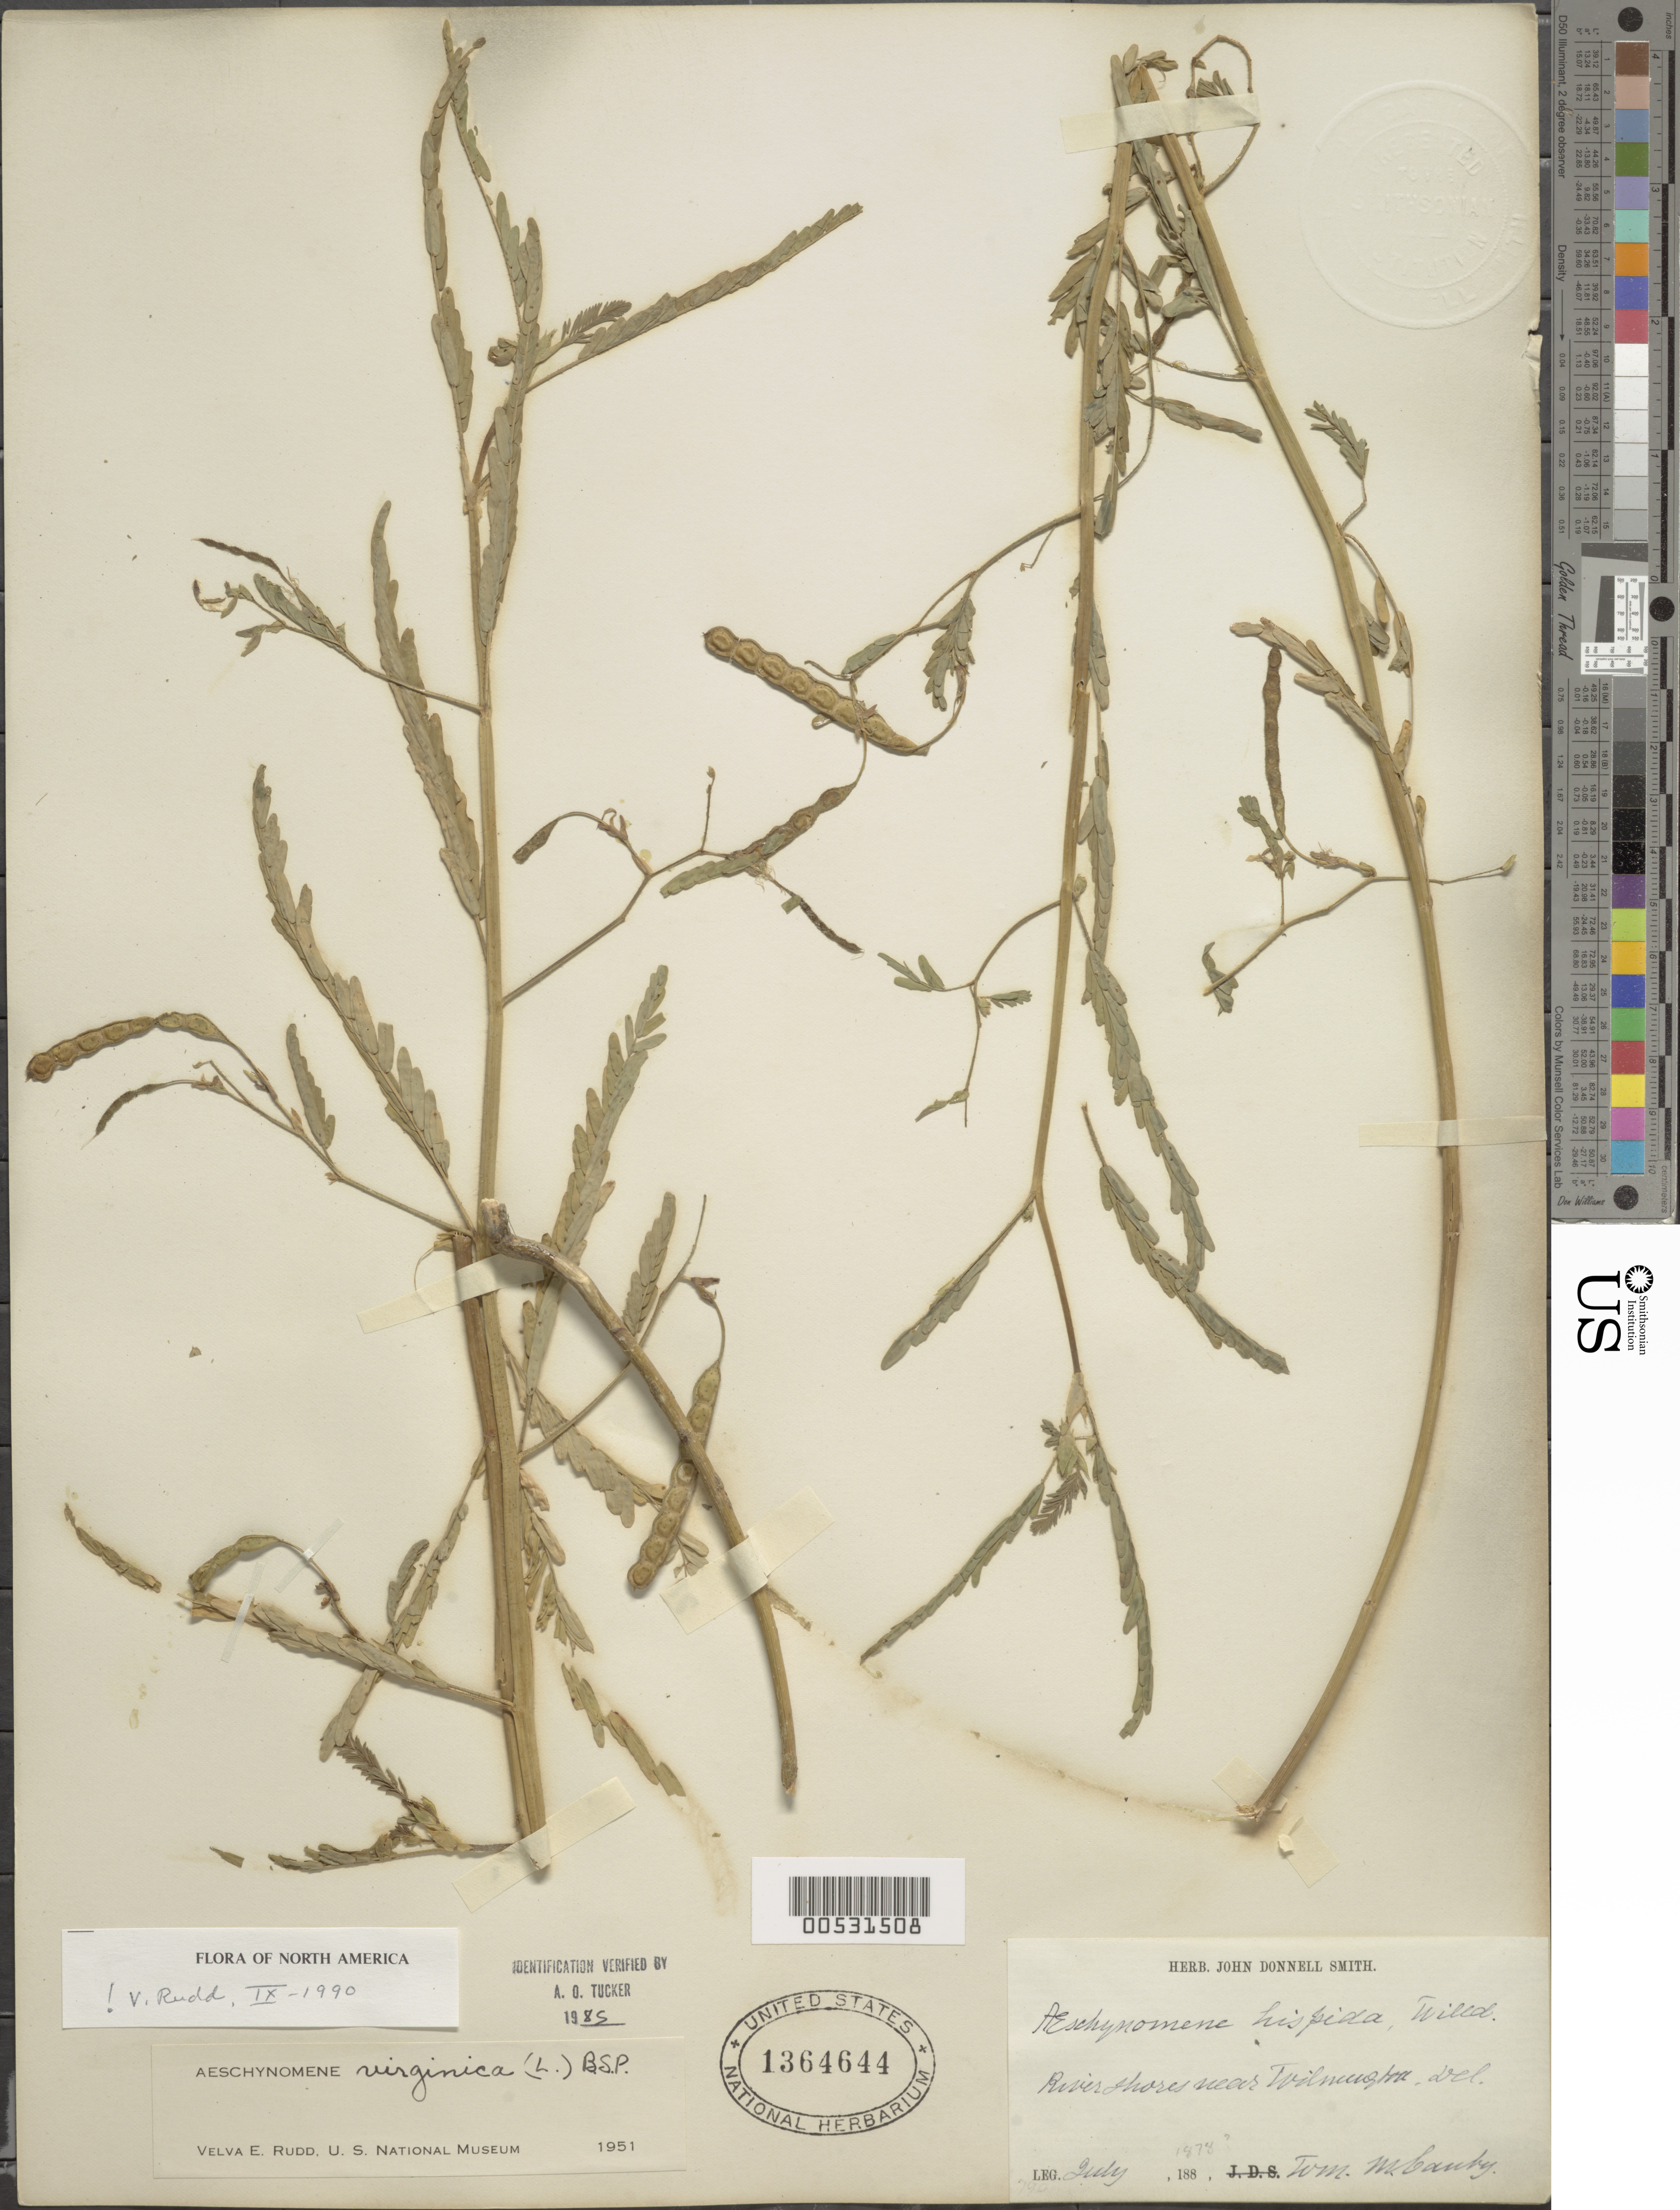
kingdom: Plantae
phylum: Tracheophyta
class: Magnoliopsida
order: Fabales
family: Fabaceae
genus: Aeschynomene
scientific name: Aeschynomene virginica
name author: (L.) Britton, Stearns & Poggenb.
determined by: Rudd, V. E.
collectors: W. M. Canby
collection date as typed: Jul 1878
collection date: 1878-07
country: United States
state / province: Delaware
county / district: New Castle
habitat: River shores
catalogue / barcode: US 1364644